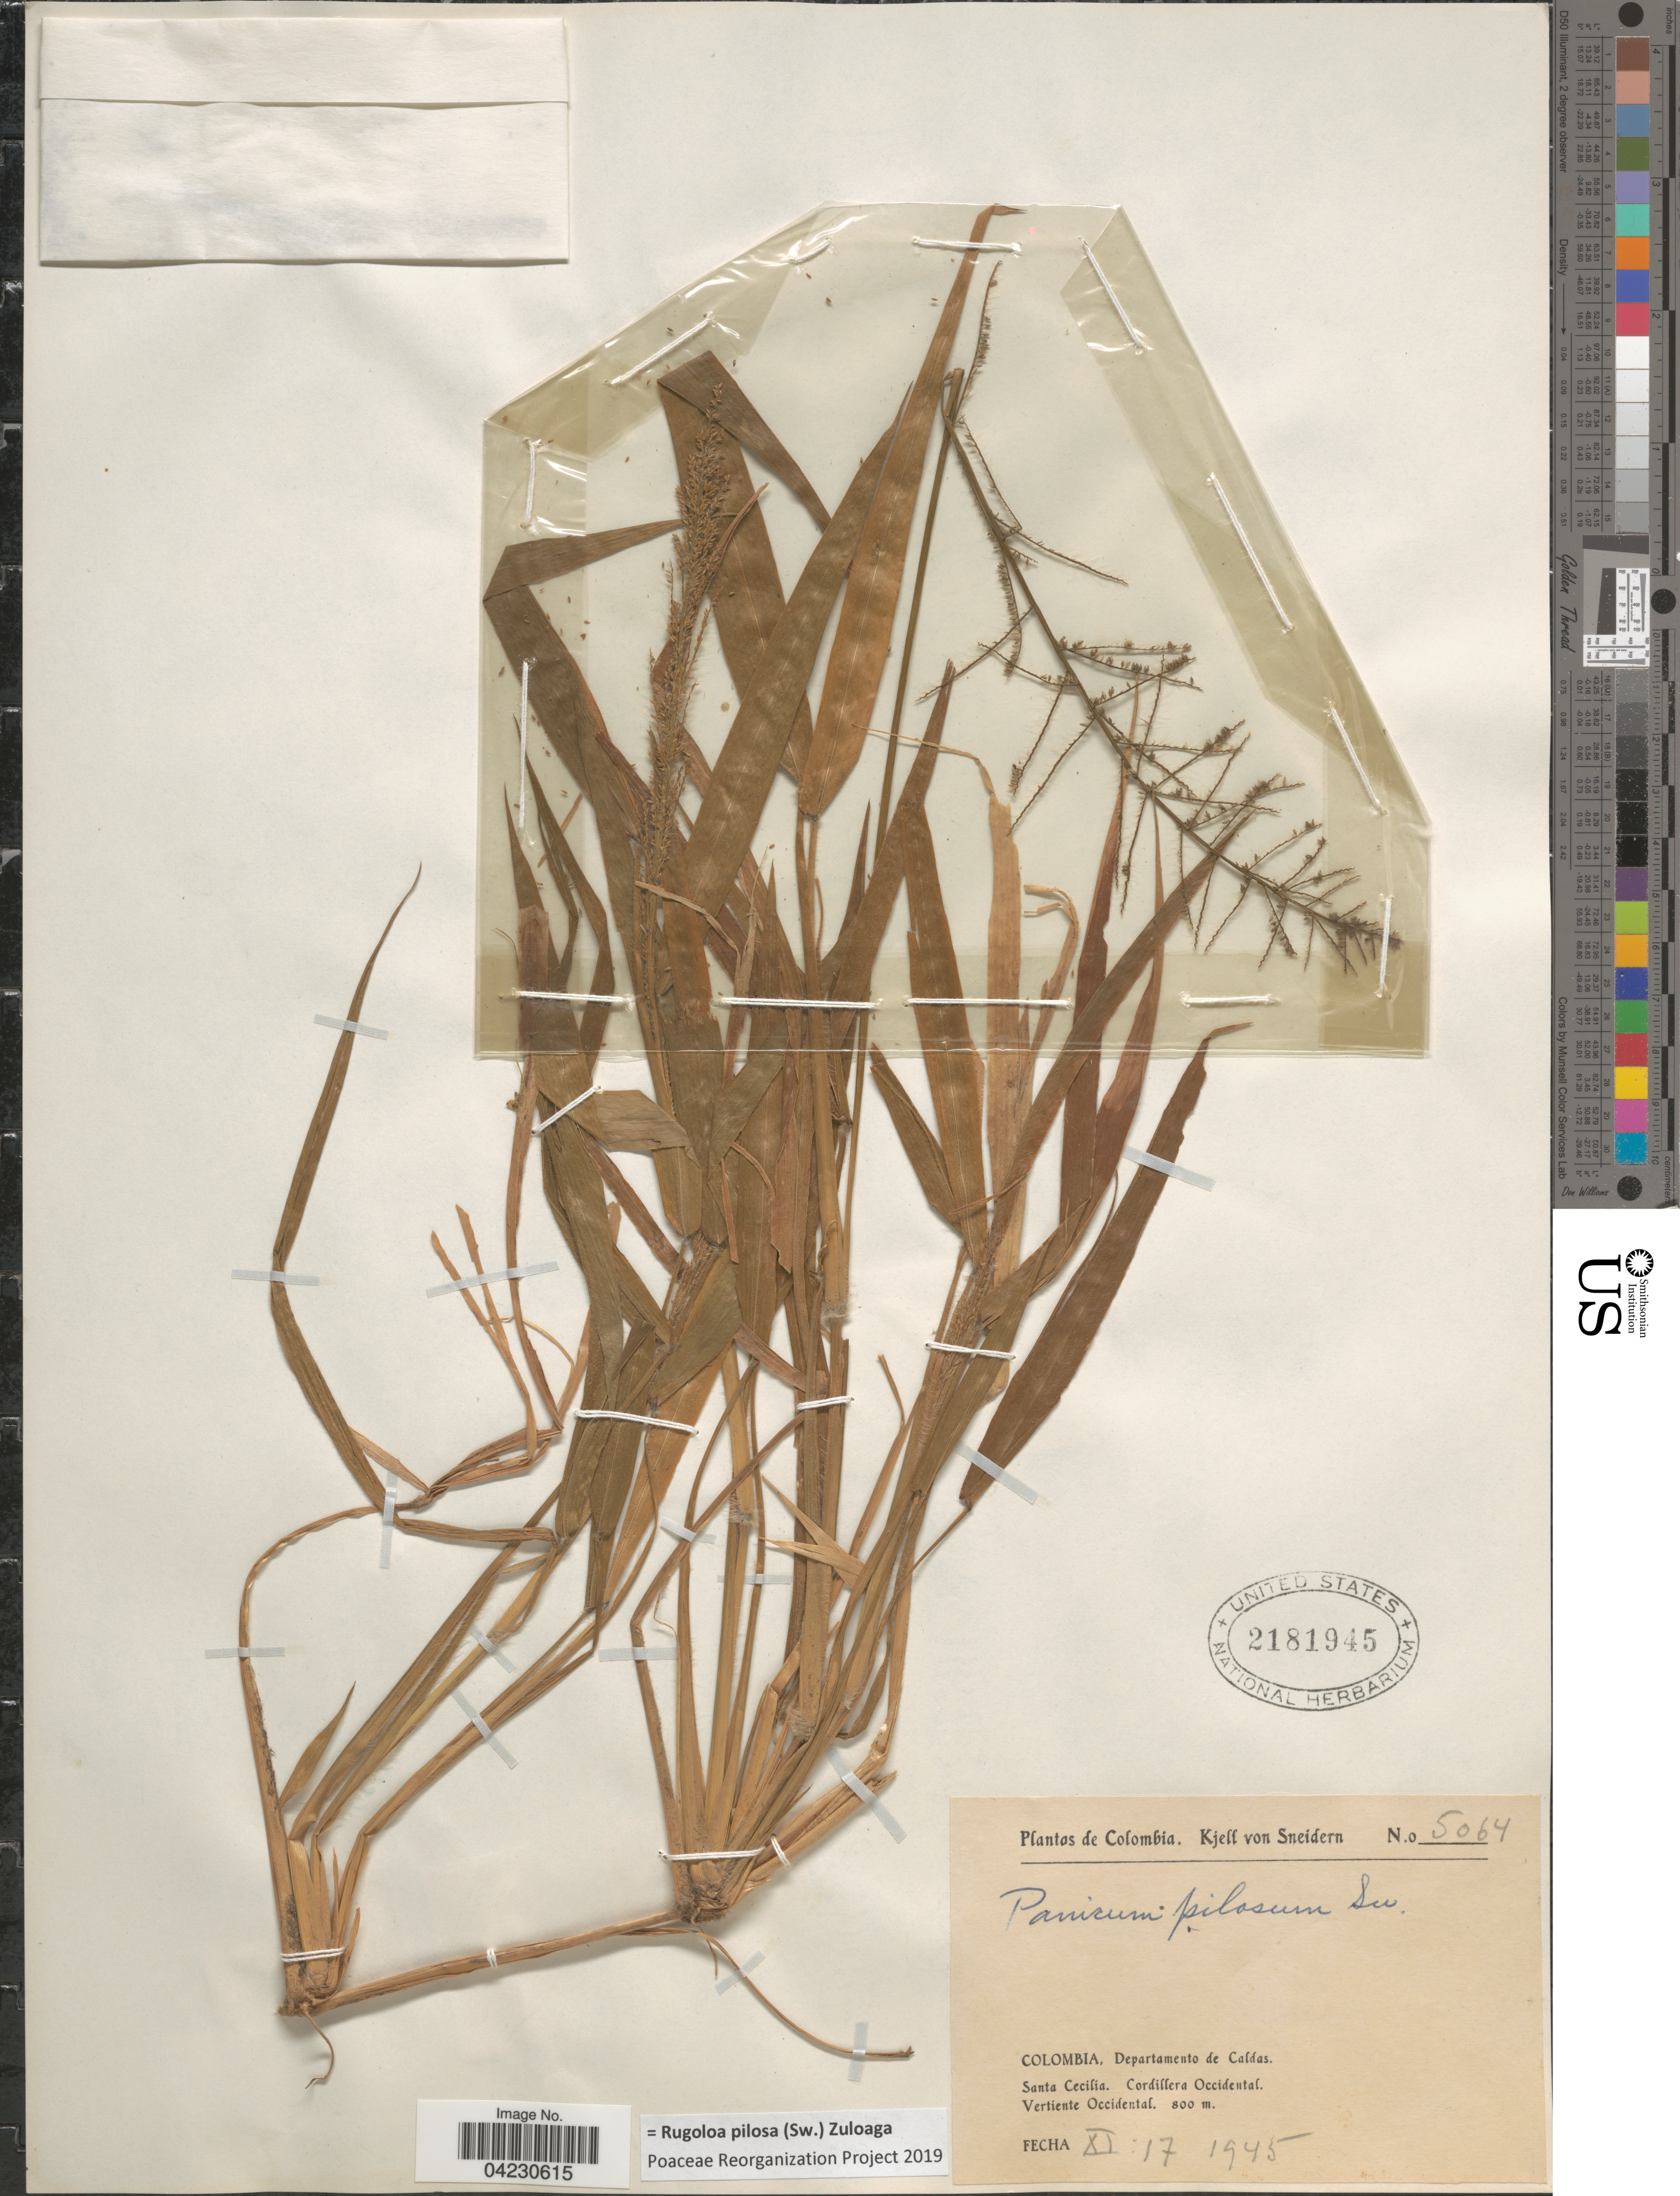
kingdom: Plantae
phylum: Tracheophyta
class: Liliopsida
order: Poales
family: Poaceae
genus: Rugoloa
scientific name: Rugoloa pilosa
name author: (Sw.) Zuloaga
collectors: K. von Sneidern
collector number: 5064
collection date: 1945-11-17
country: Colombia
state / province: Caldas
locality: Departamento de Caldas. Santa Cecilia. Cordillera Occidental. Vertiente Occidental.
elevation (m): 800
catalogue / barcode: US 2181945